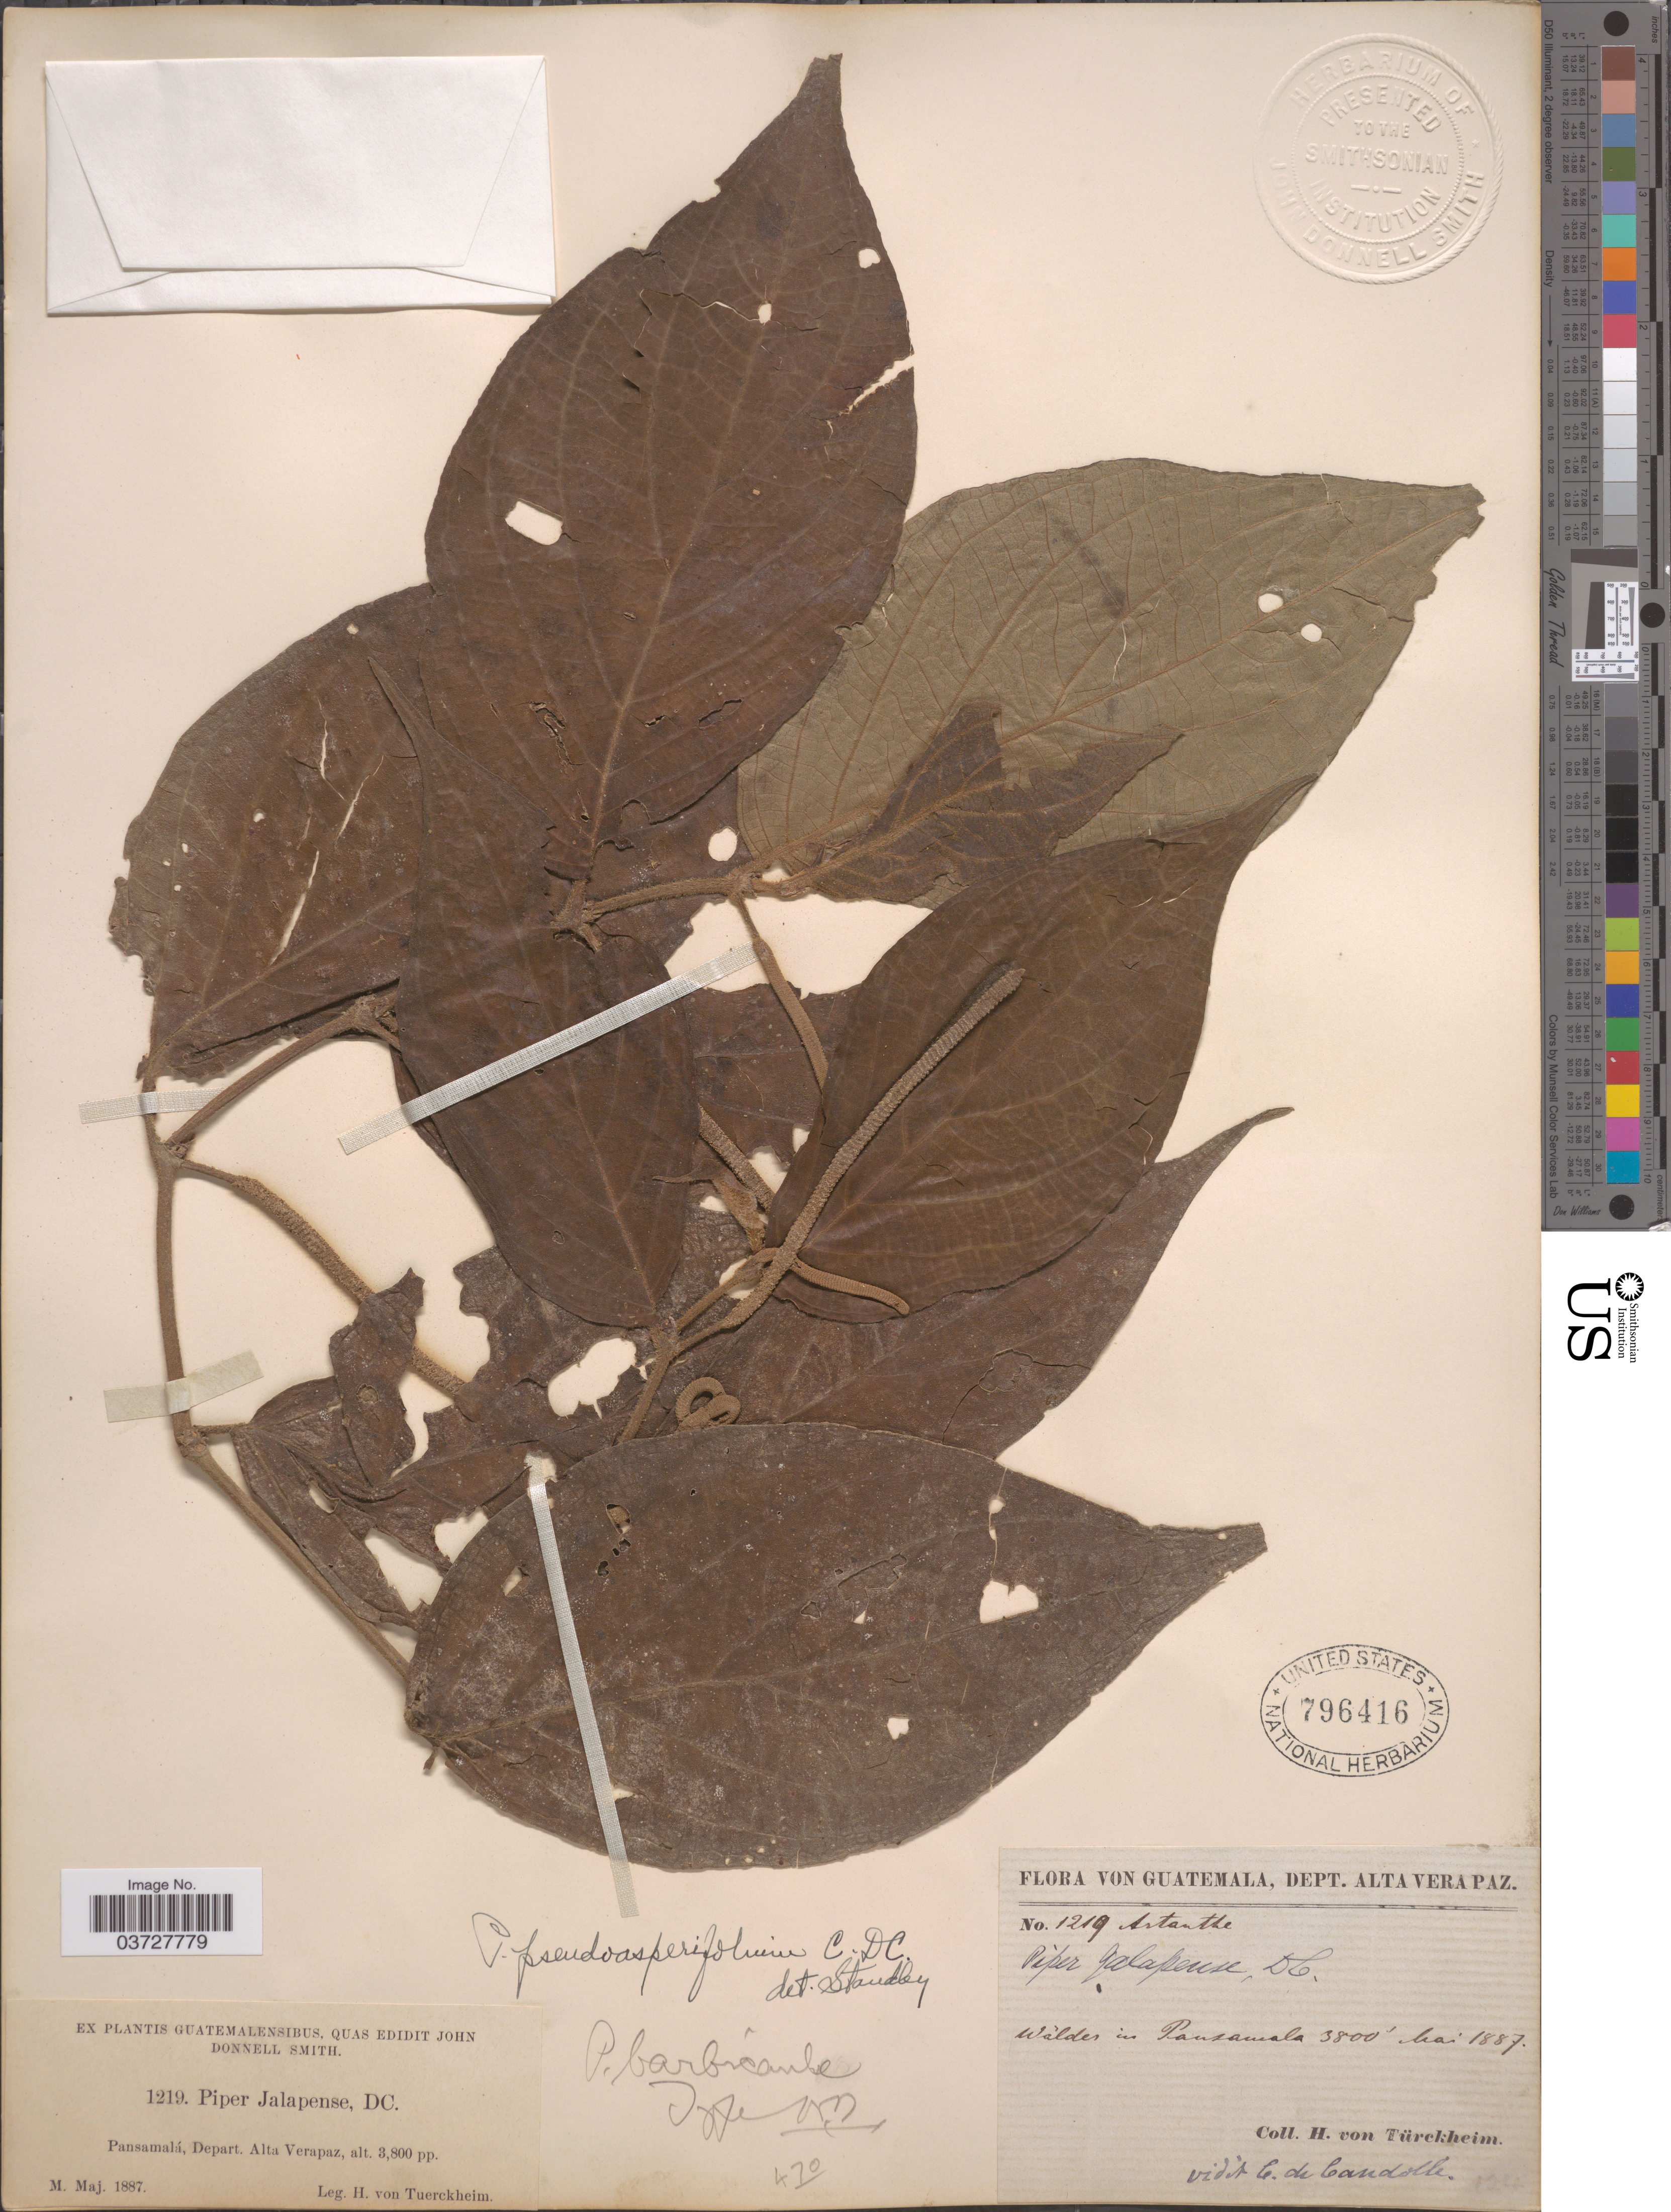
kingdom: Plantae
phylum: Tracheophyta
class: Magnoliopsida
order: Piperales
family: Piperaceae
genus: Piper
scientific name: Piper pseudoasperifolium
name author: C. DC.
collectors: H. von Türckheim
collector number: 1219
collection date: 1887-05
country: Guatemala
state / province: Alta Verapaz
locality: Pansamalá, Depart. Alta Verapaz.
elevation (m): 1158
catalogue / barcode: US 796416